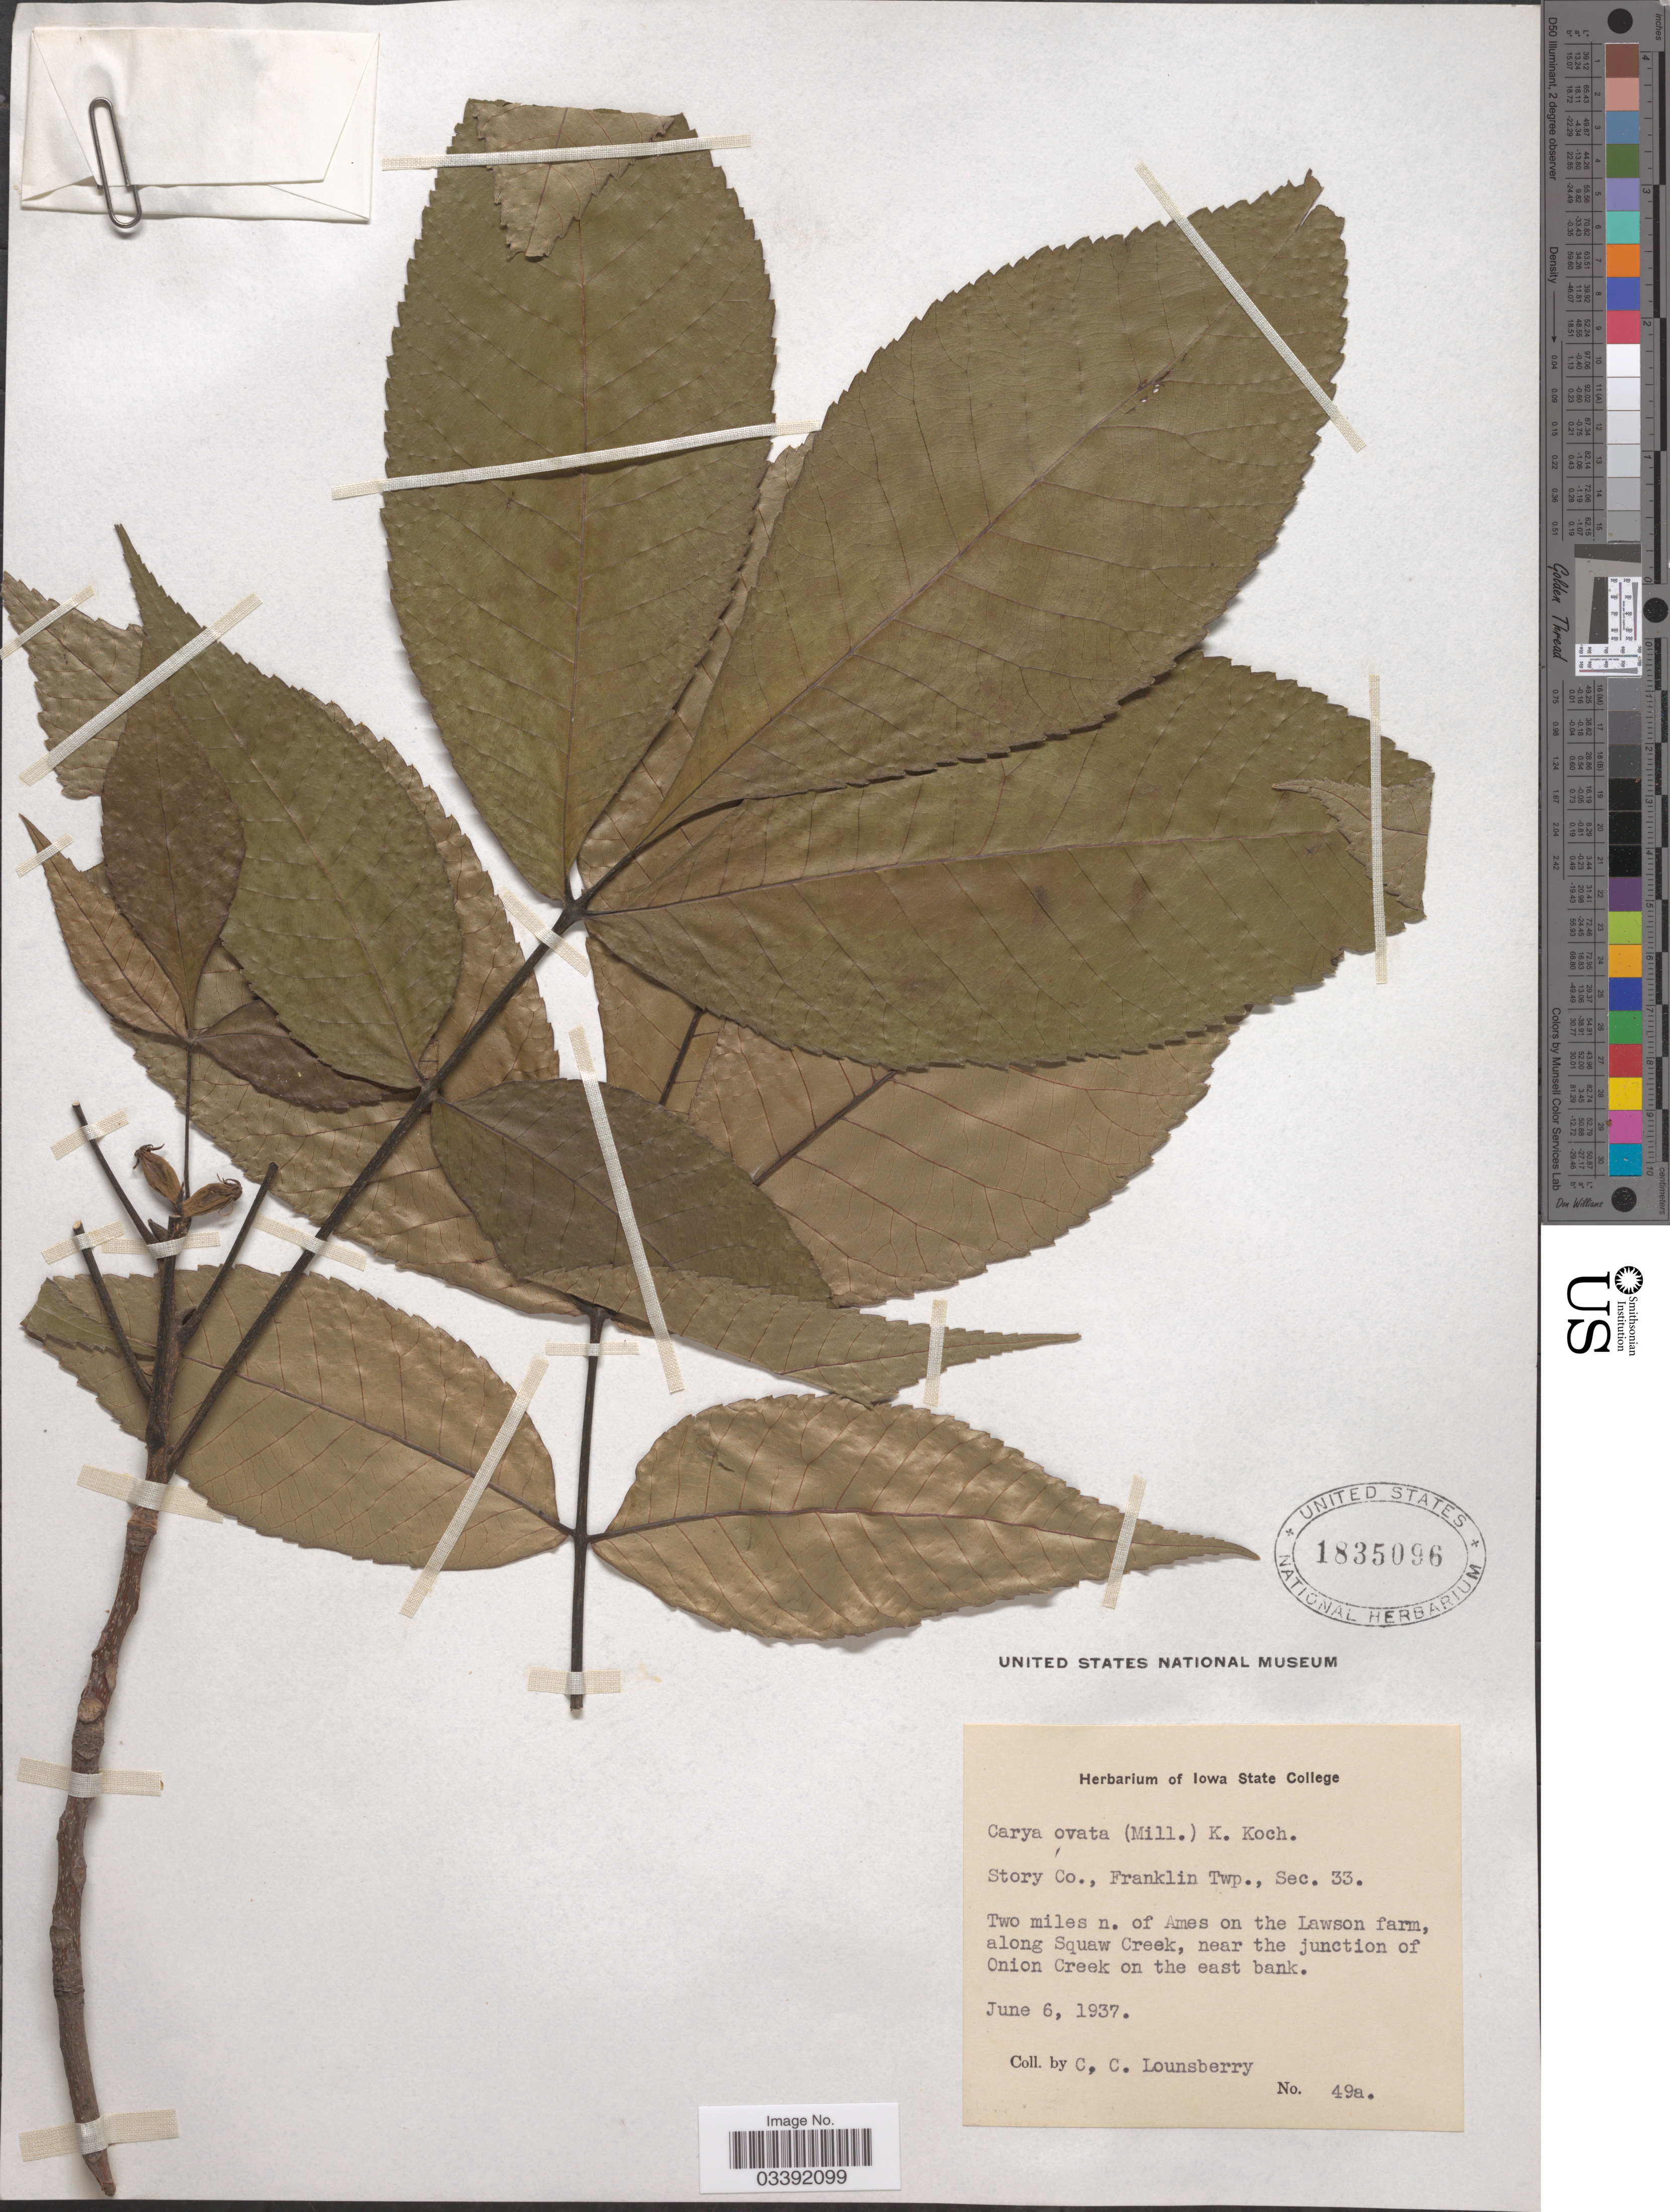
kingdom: Plantae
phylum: Tracheophyta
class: Magnoliopsida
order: Fagales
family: Juglandaceae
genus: Carya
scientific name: Carya ovata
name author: (Mill.) K. Koch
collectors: C. Lounsberry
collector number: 49a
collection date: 1937-06-06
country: United States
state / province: Iowa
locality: Story Co., Franklin Twp., Sec. 33. Two miles n. of Ames on the Lawson farm, along Squaw Creek, near the junction of Onion Creek on the east bank.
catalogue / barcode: US 1835096